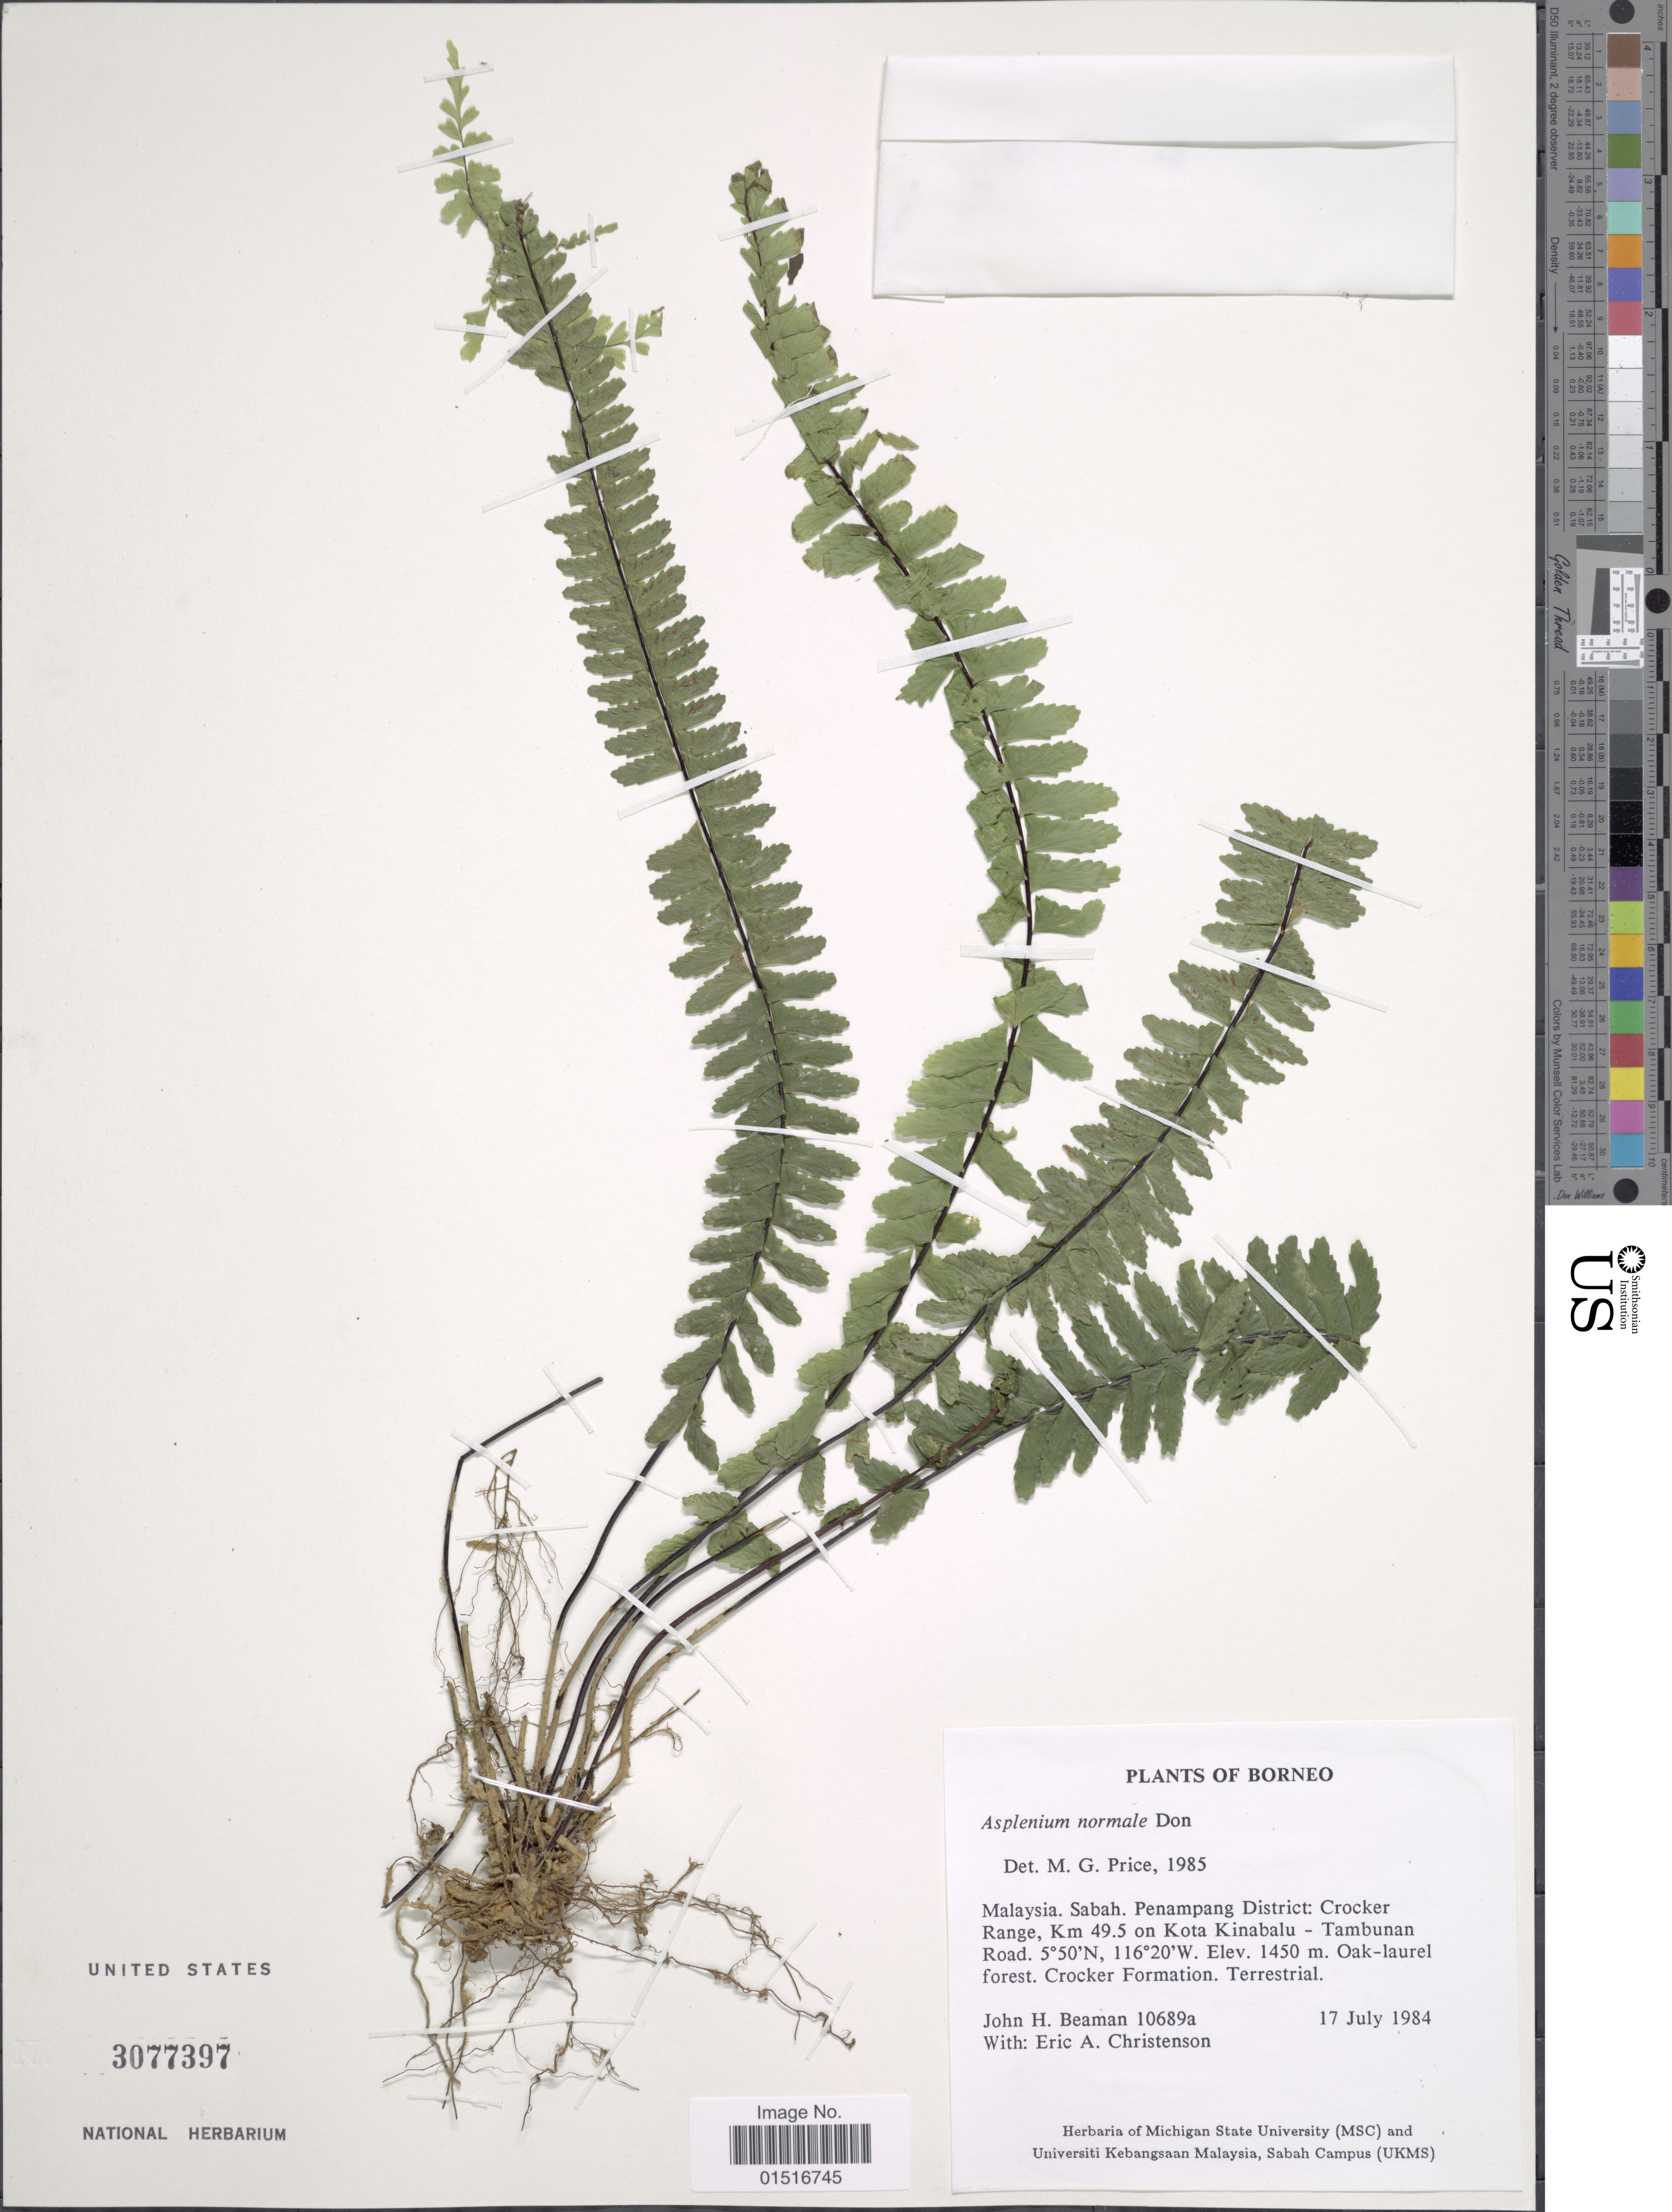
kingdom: Plantae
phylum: Tracheophyta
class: Polypodiopsida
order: Polypodiales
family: Aspleniaceae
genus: Asplenium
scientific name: Asplenium normale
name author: D. Don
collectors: J. H. Beaman & E. A. Christenson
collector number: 10689a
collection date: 1984-07-17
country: Malaysia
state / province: Sabah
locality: Borneo. Penampang District: Crocker Range, Km 49.5 on Kota Kinabalu - Tambunan Road.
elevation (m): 1450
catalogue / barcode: US 3077397